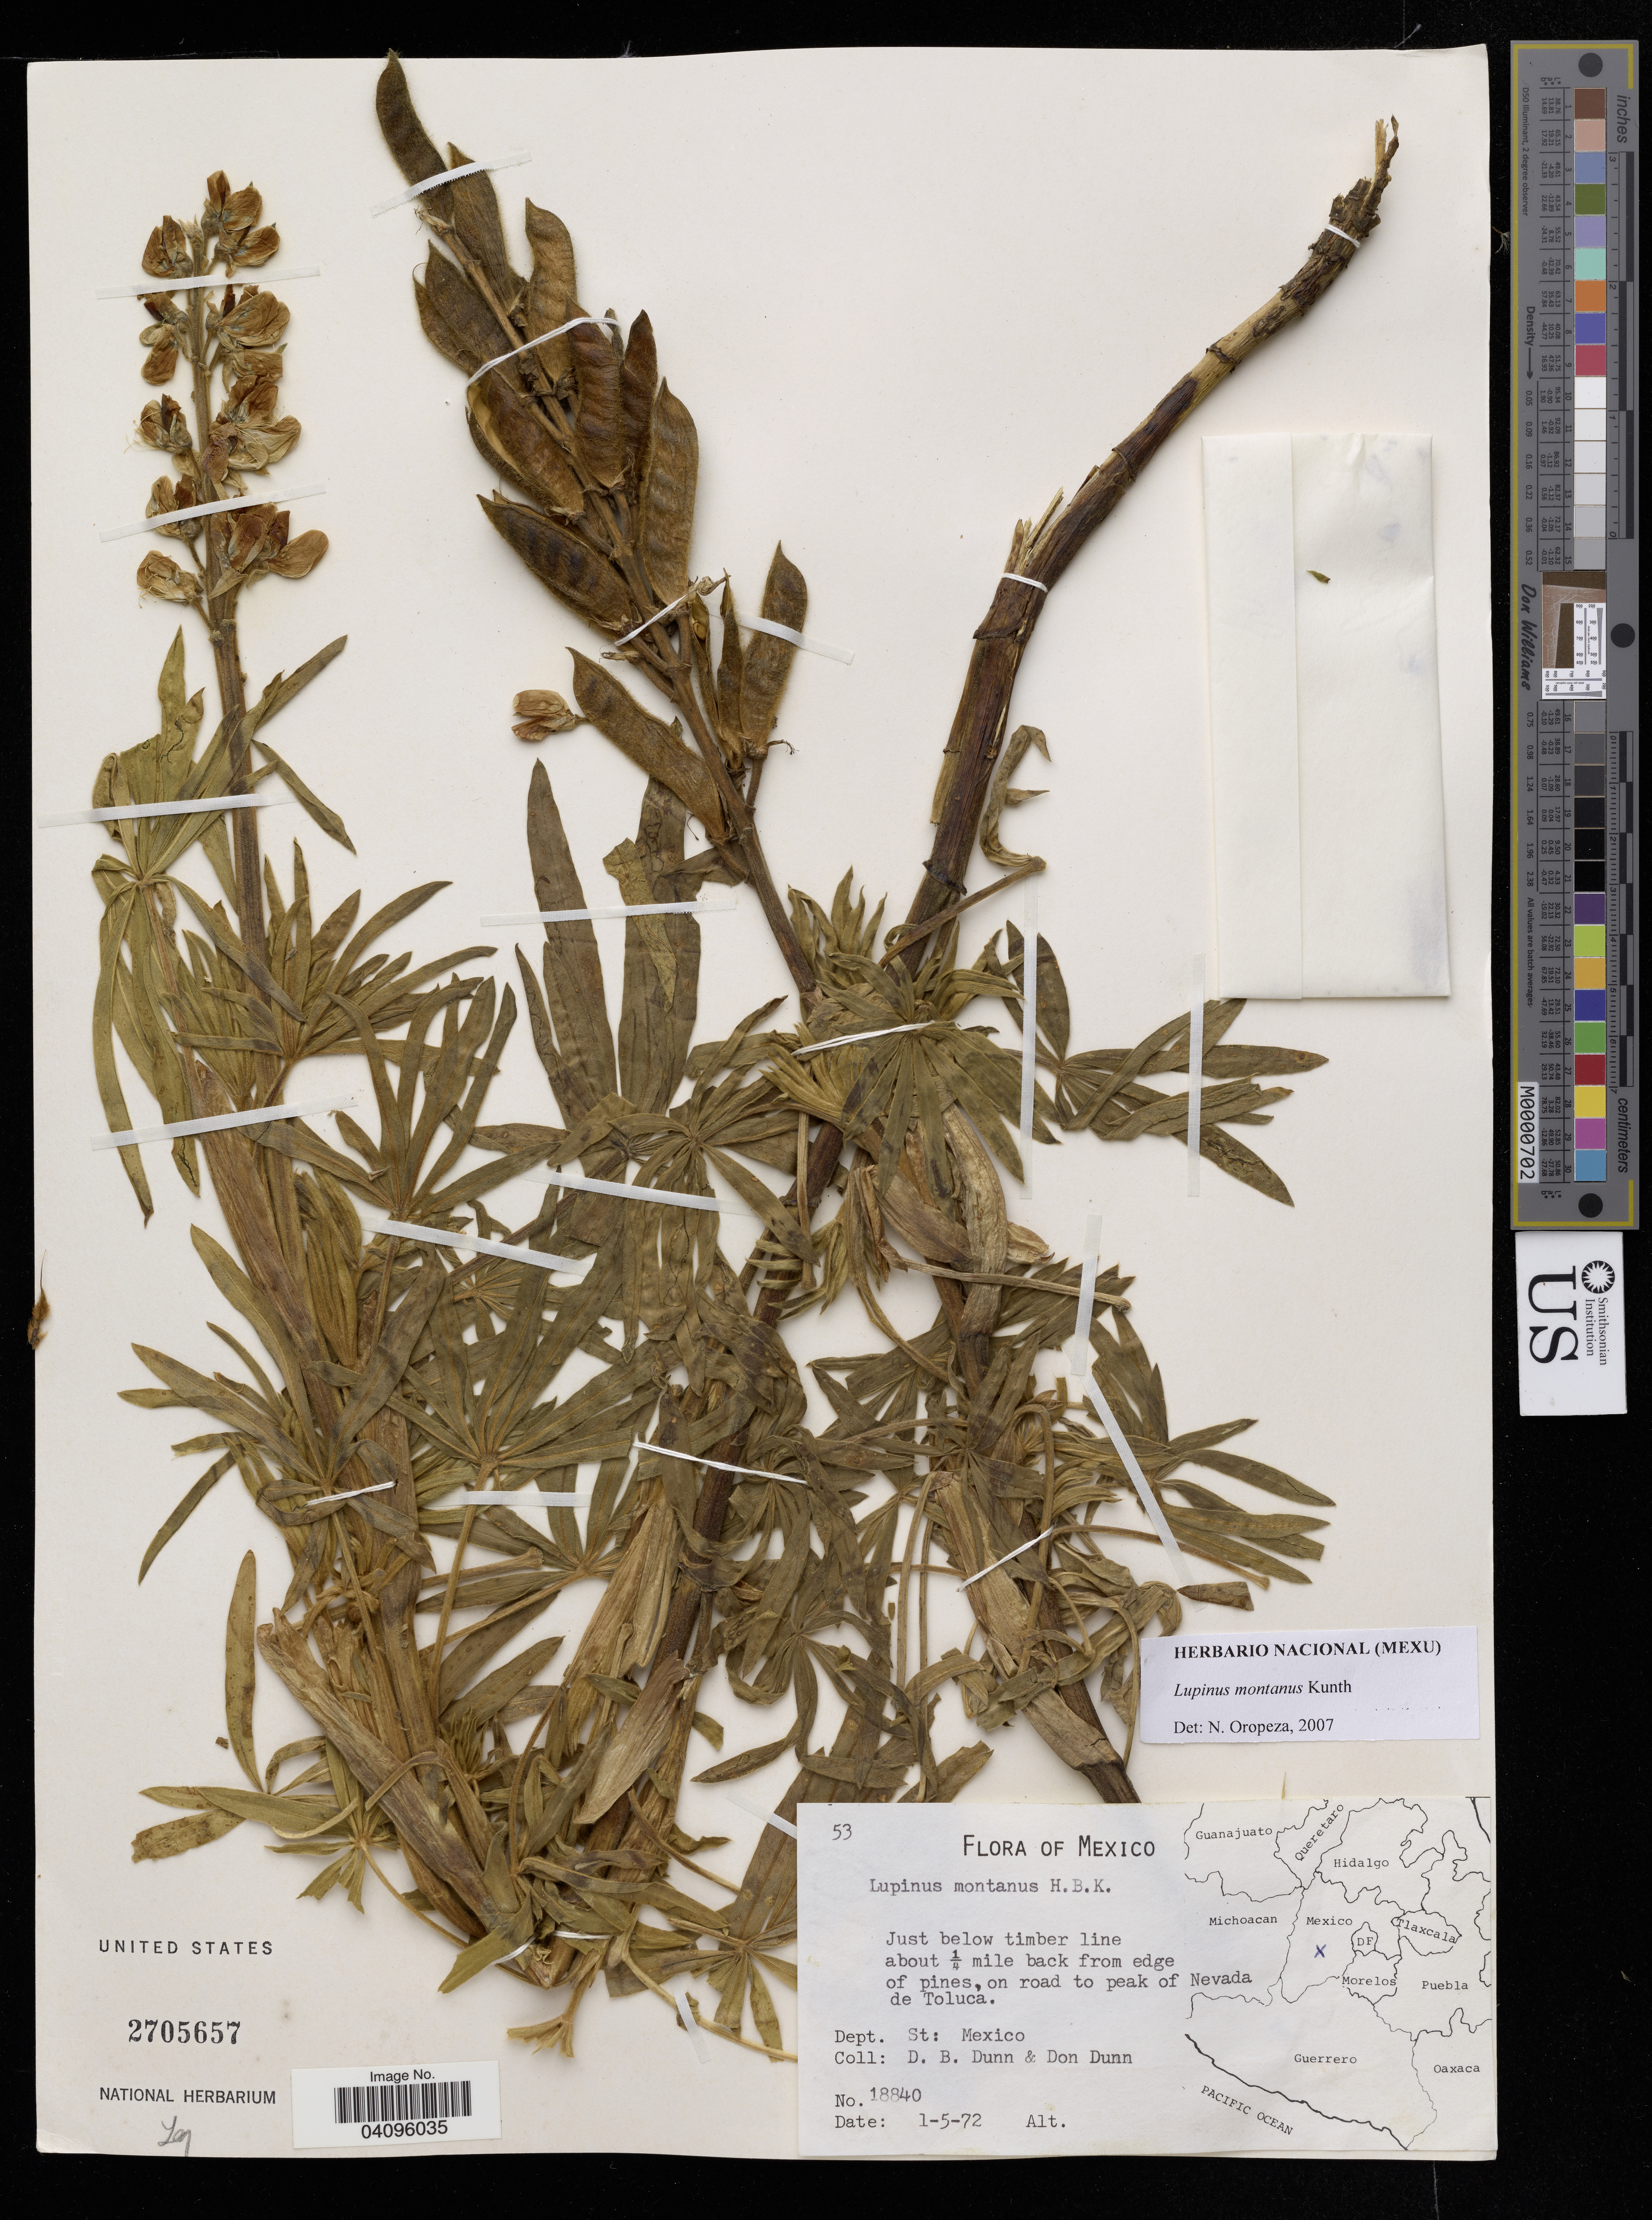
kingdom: Plantae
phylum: Tracheophyta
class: Magnoliopsida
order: Fabales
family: Fabaceae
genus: Lupinus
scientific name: Lupinus montanus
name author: Kunth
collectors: D. B. Dunn & D. Dunn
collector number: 18840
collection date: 1972-05-01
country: Mexico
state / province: México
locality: Just below timber line about 1/4 mile back from edge of pines, on road to peak of Nevada de Toluca.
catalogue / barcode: US 2705657